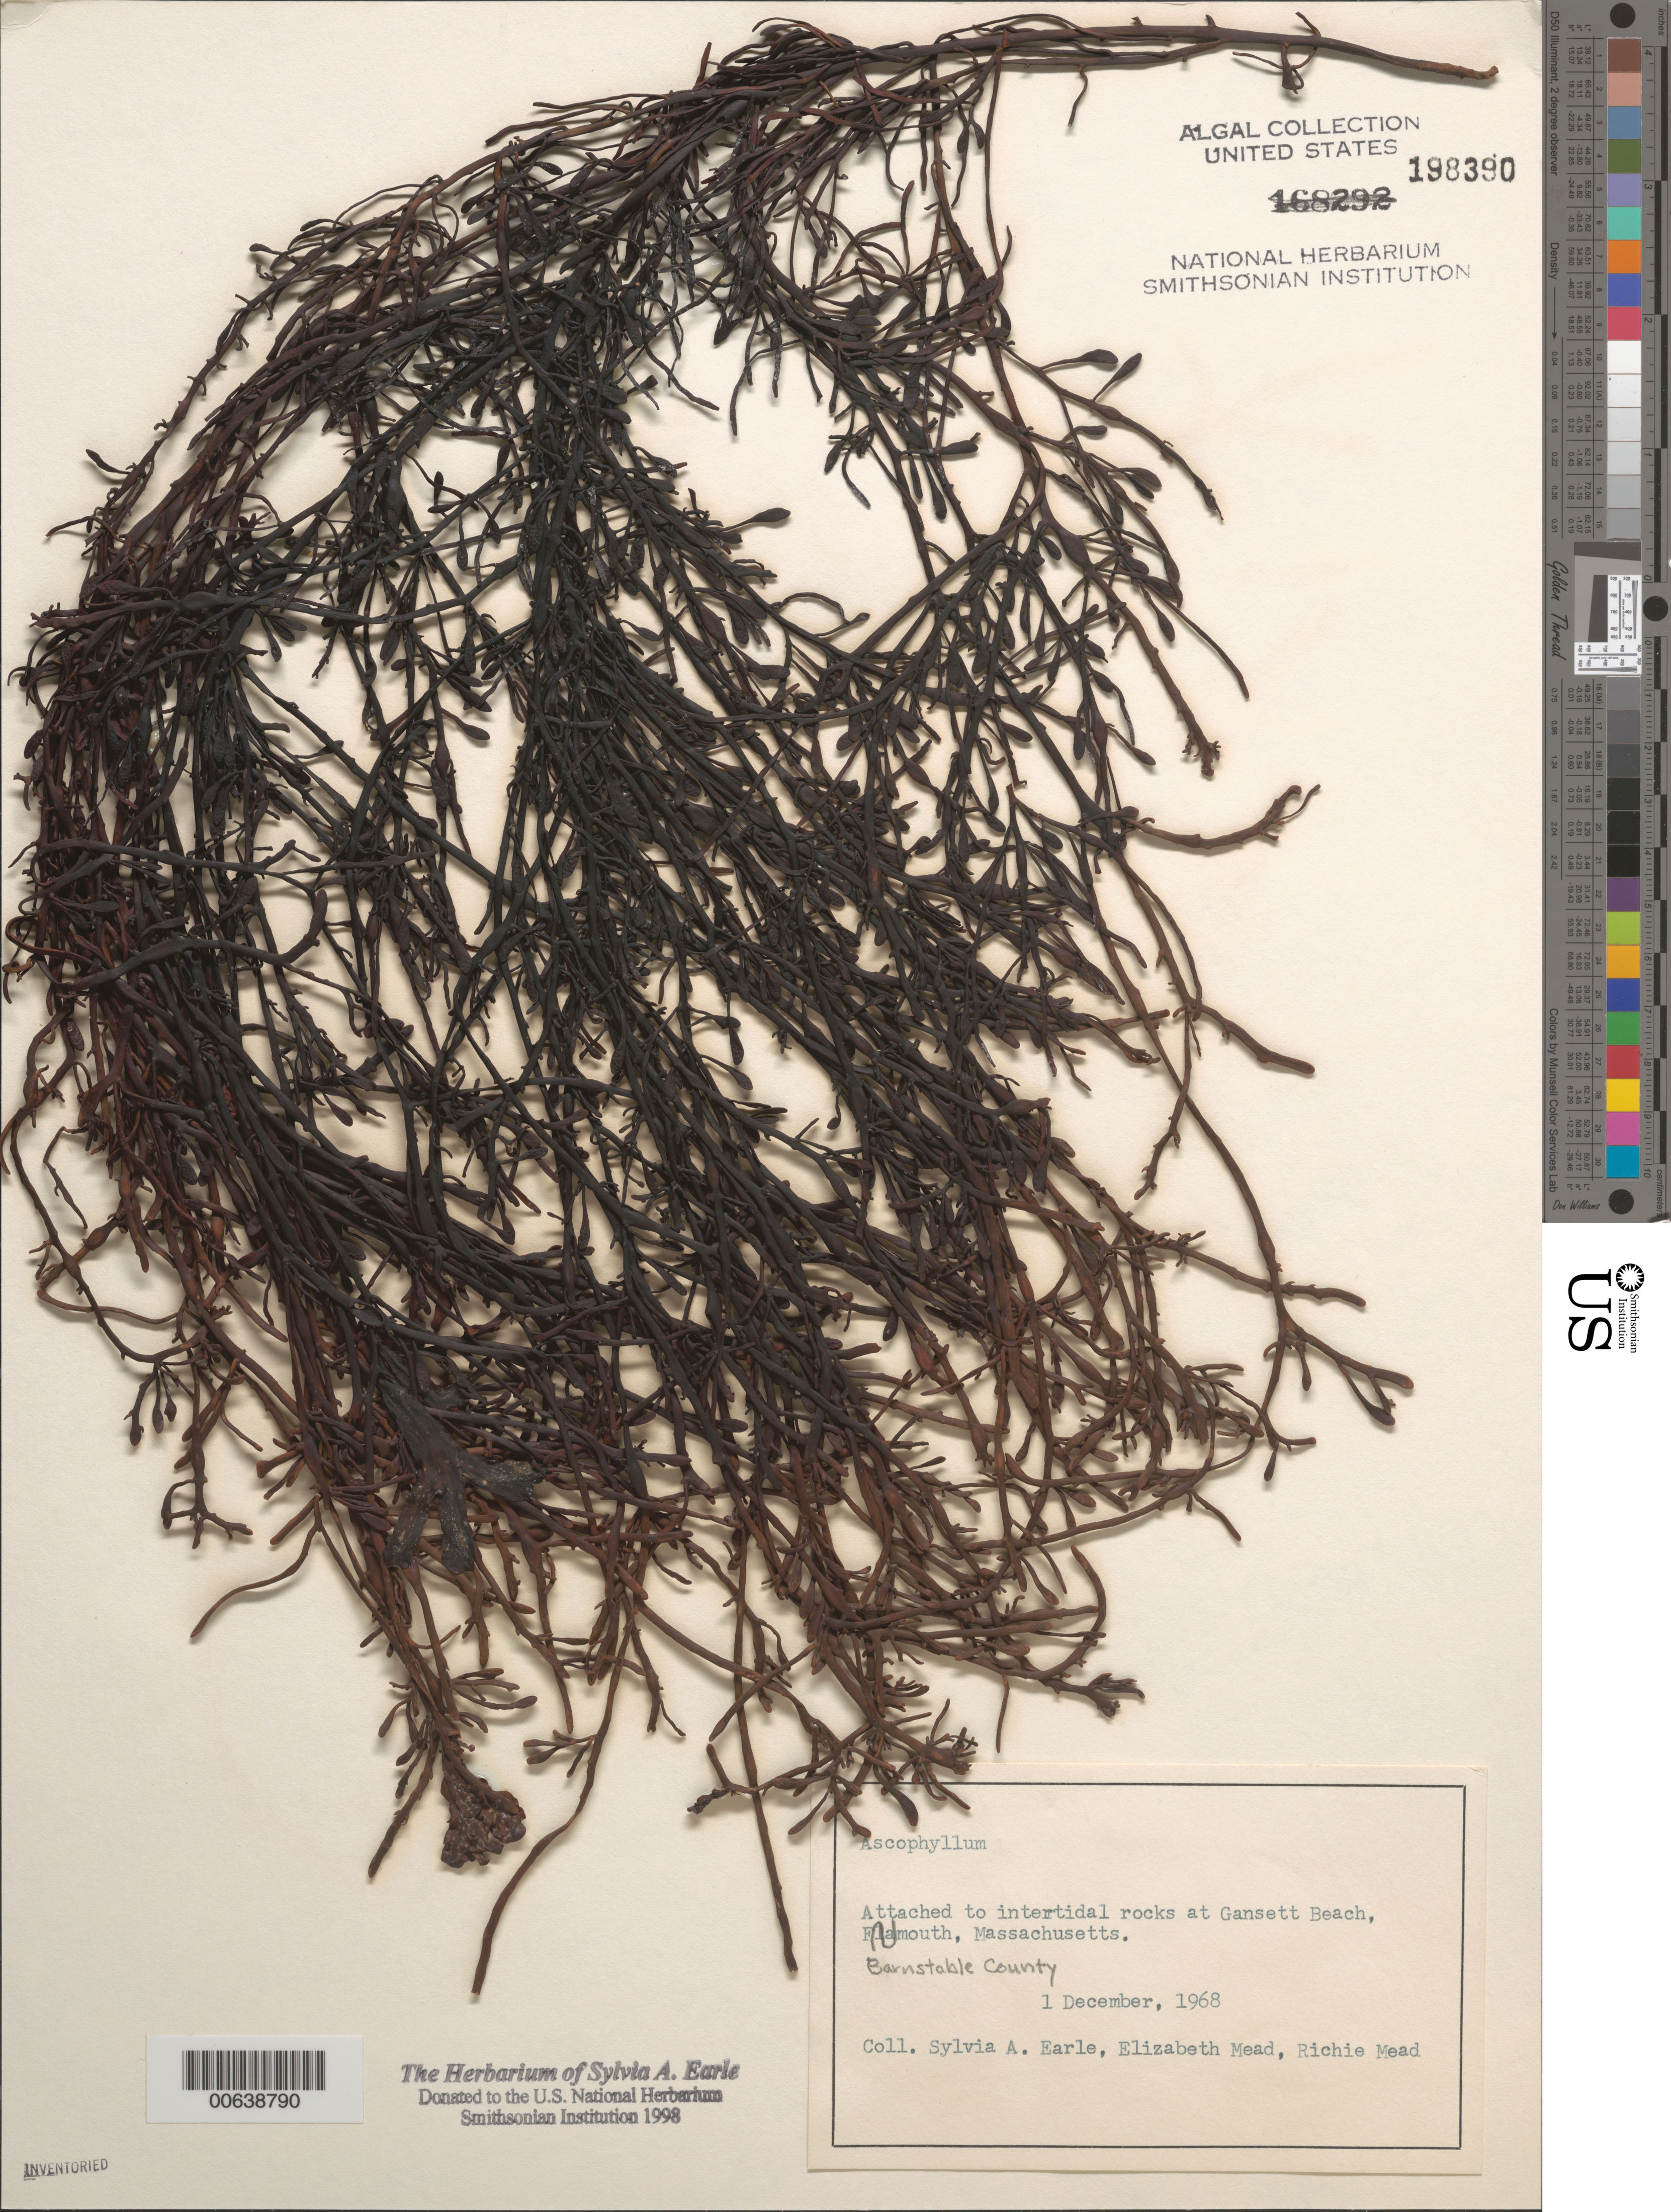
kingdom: Chromista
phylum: Ochrophyta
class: Phaeophyceae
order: Fucales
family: Fucaceae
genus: Ascophyllum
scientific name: Ascophyllum sp.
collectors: S. A. Earle, E. Mead & R. Mead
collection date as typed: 01 Dec 1968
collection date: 1968-12-01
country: United States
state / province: Massachusetts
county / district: Barnstable County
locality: Falmouth, Gansett Beach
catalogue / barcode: US 198390